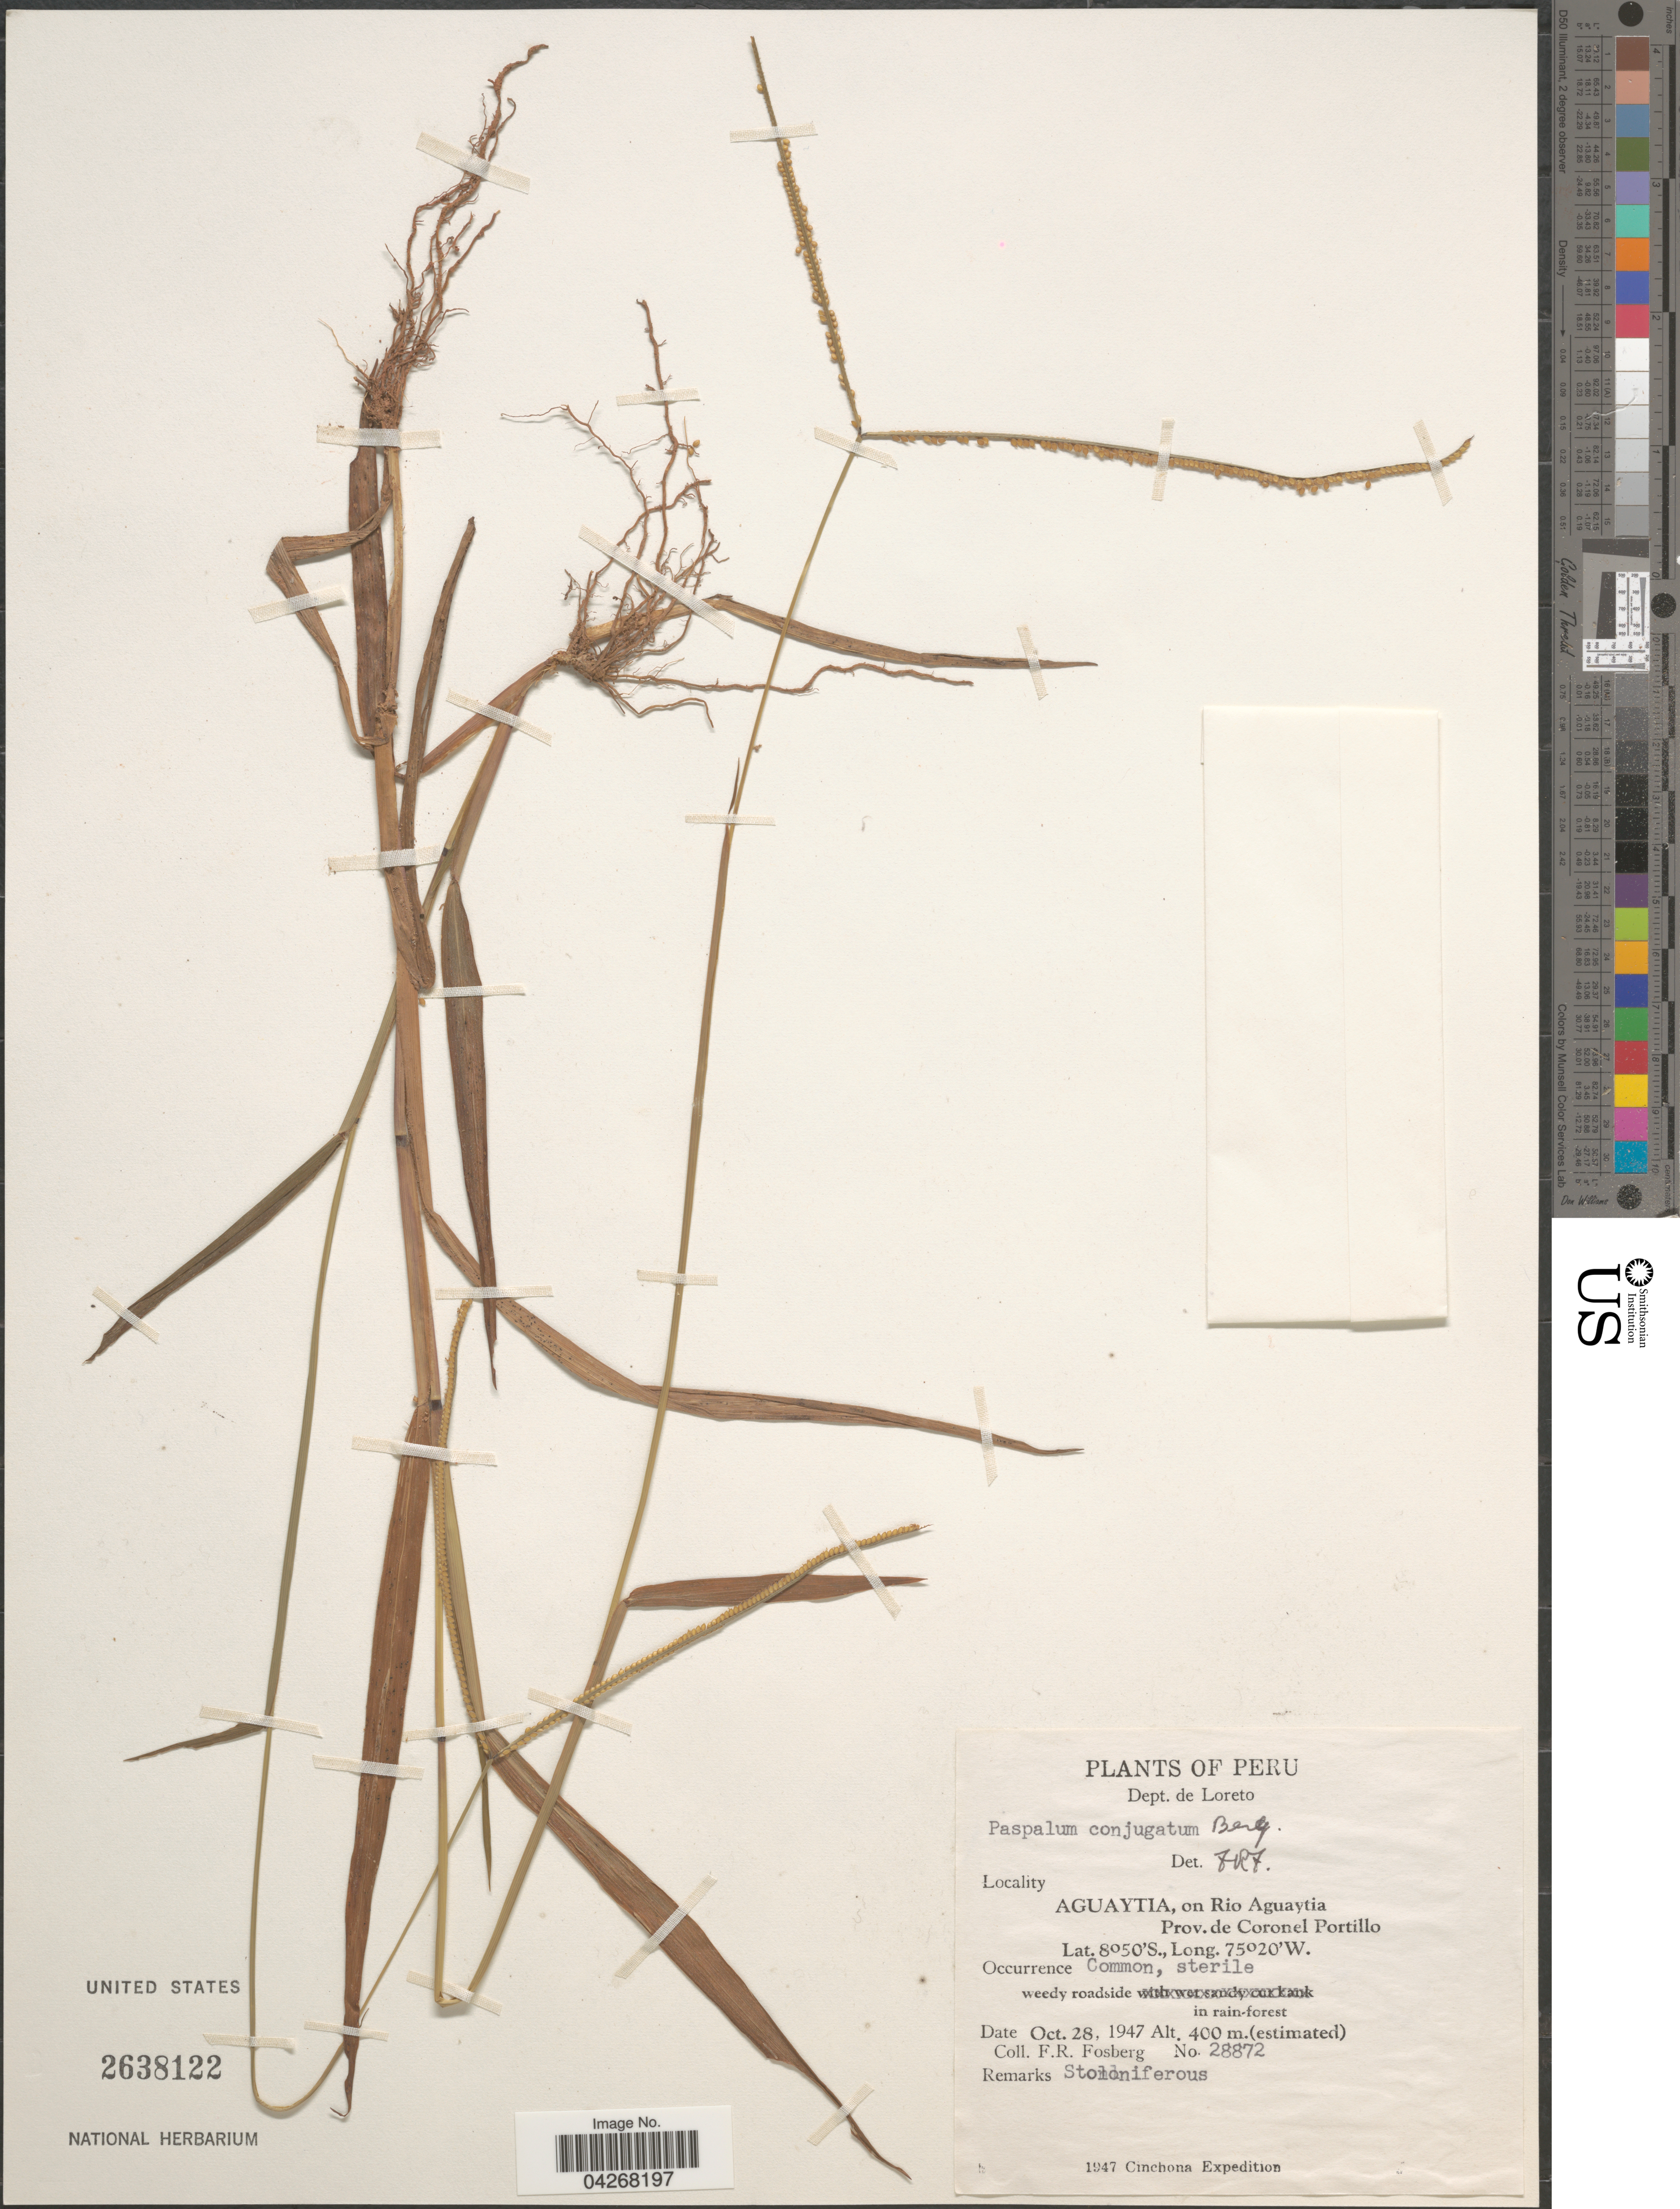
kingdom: Plantae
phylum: Tracheophyta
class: Liliopsida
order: Poales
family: Poaceae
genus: Paspalum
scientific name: Paspalum conjugatum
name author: P.J. Bergius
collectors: F. R. Fosberg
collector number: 28872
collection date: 1947-10-28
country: Peru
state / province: Loreto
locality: Dept. de Loreto. Aguaytia, on Rio Aguaytia. Prov. de Coronel Portillo. 1947 Cinchona Expedition.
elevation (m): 400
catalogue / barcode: US 2638122